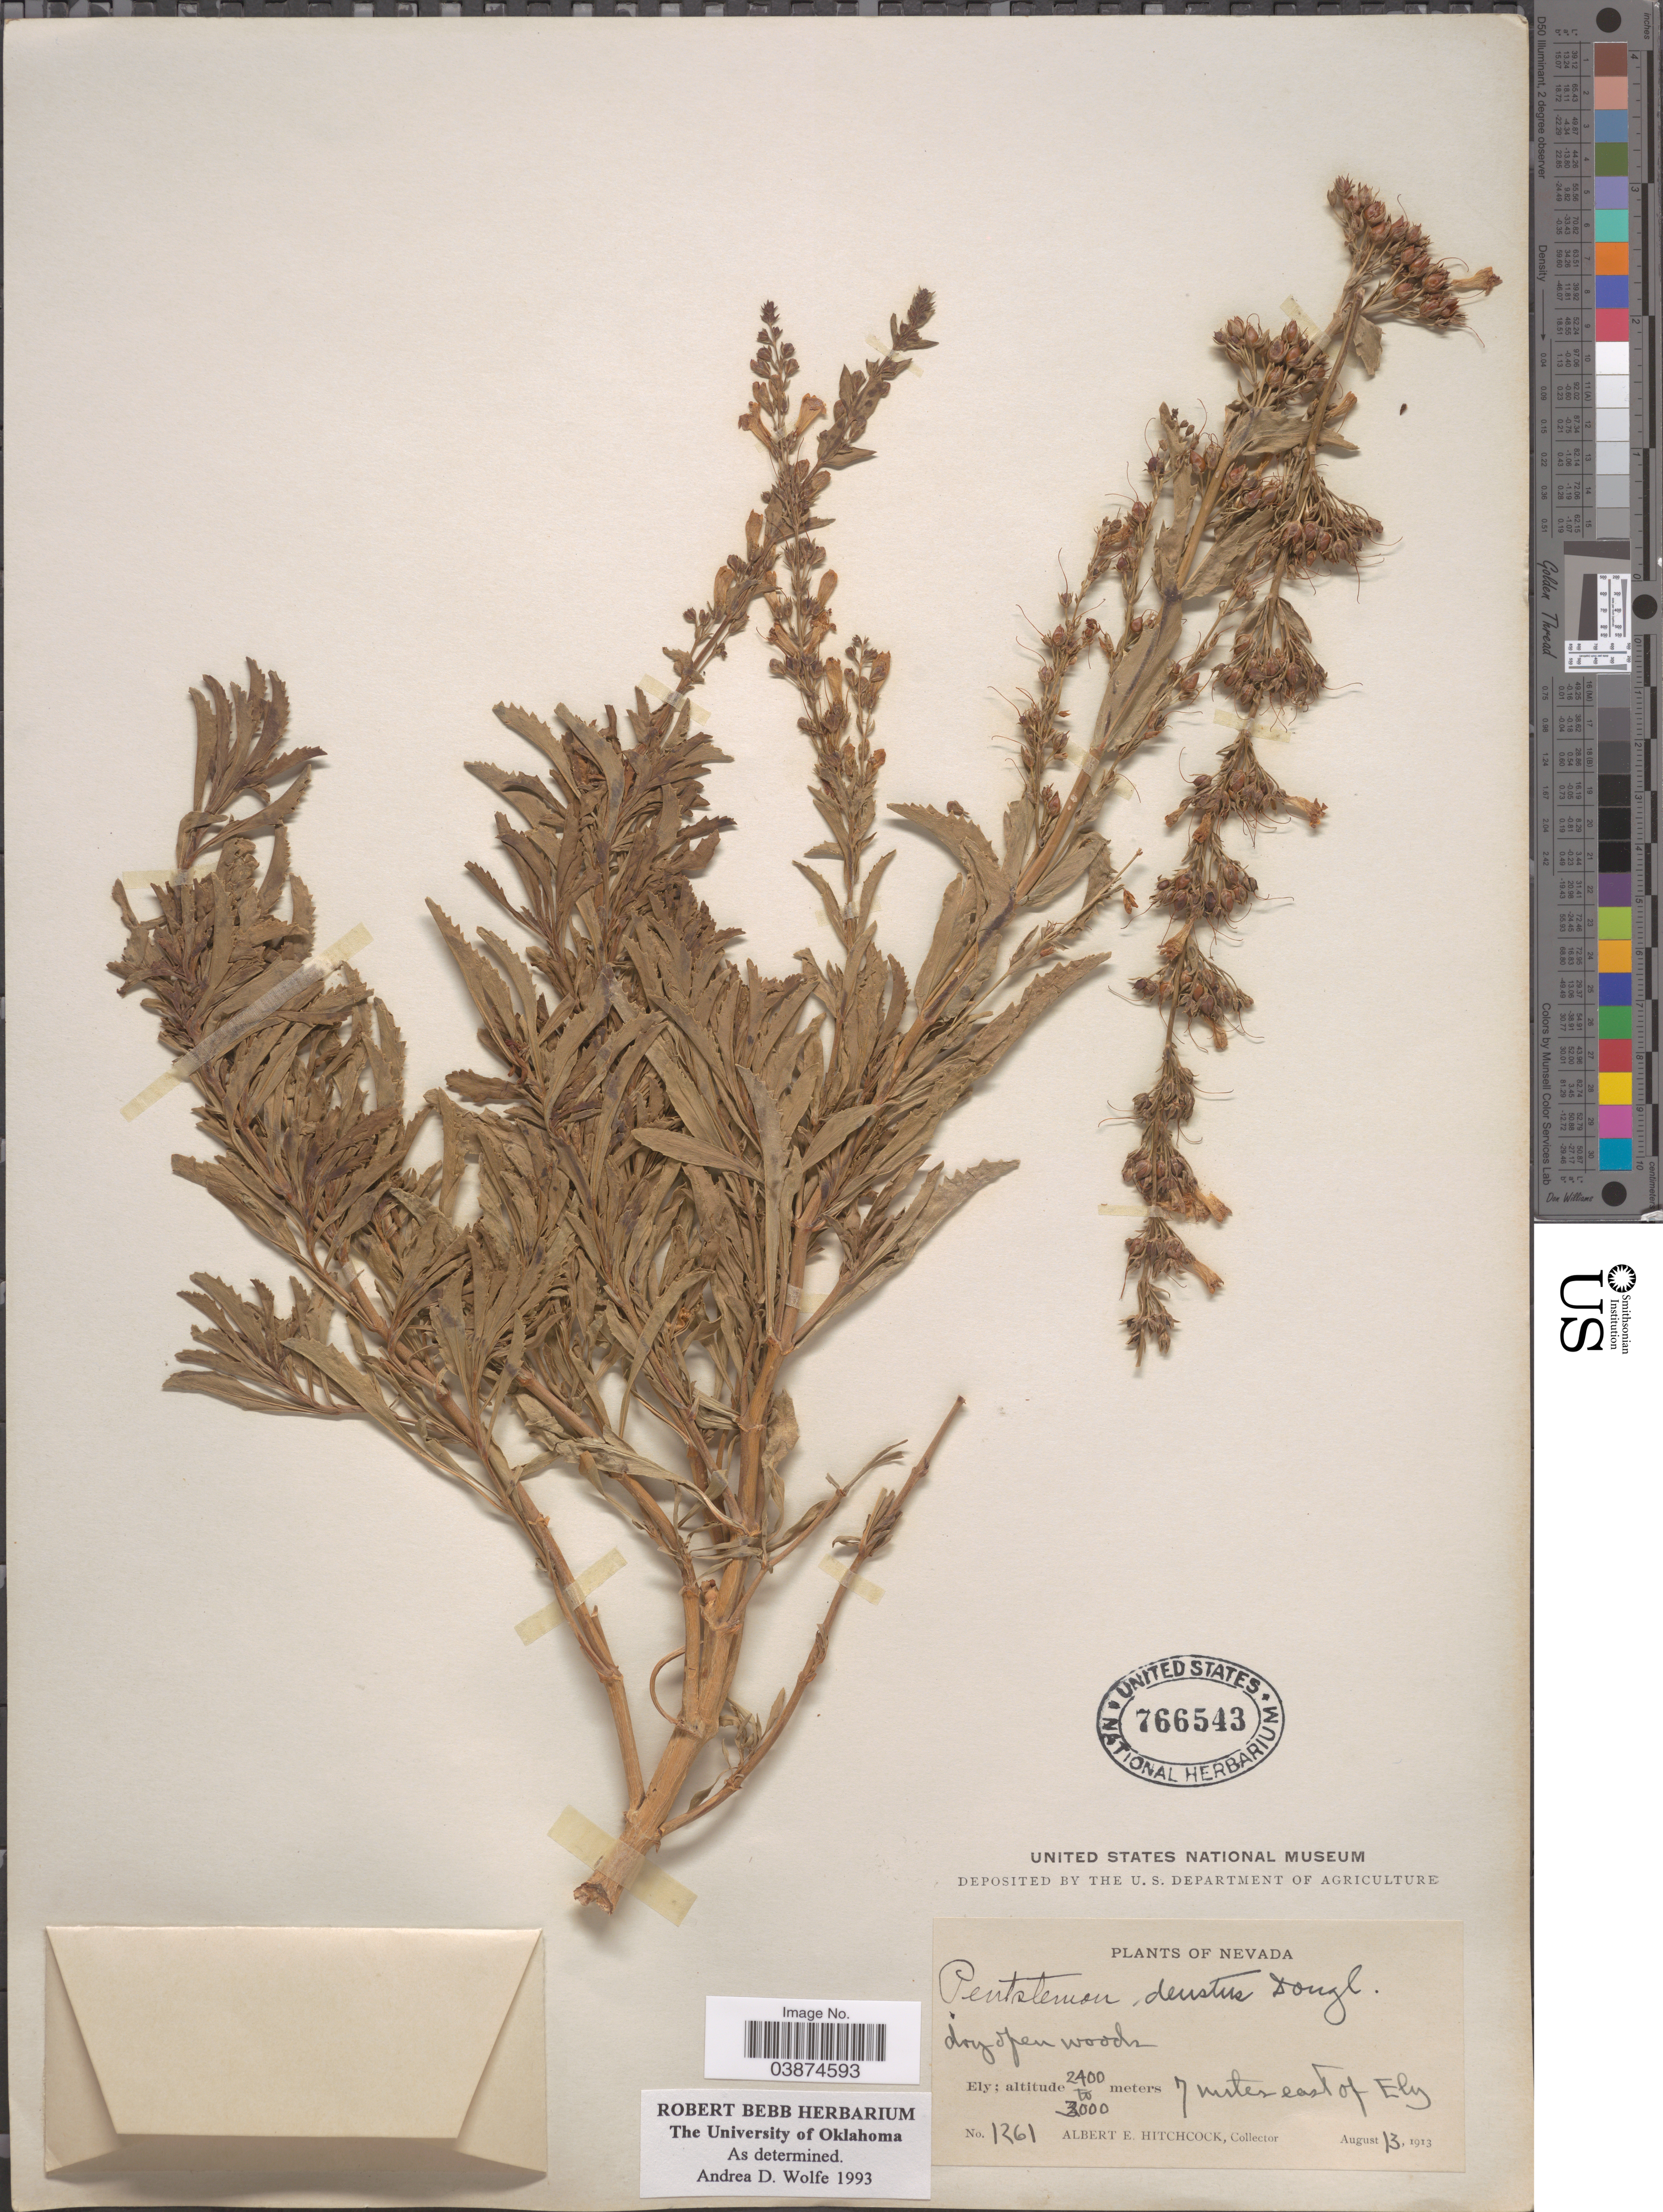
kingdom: Plantae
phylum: Tracheophyta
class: Magnoliopsida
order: Lamiales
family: Plantaginaceae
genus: Penstemon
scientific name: Penstemon deustus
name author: Douglas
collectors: A. Hitchcock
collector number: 1261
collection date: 1913-08-13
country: United States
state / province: Nevada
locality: Ely. 7 miles east of Ely.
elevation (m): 2400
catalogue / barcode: US 766543